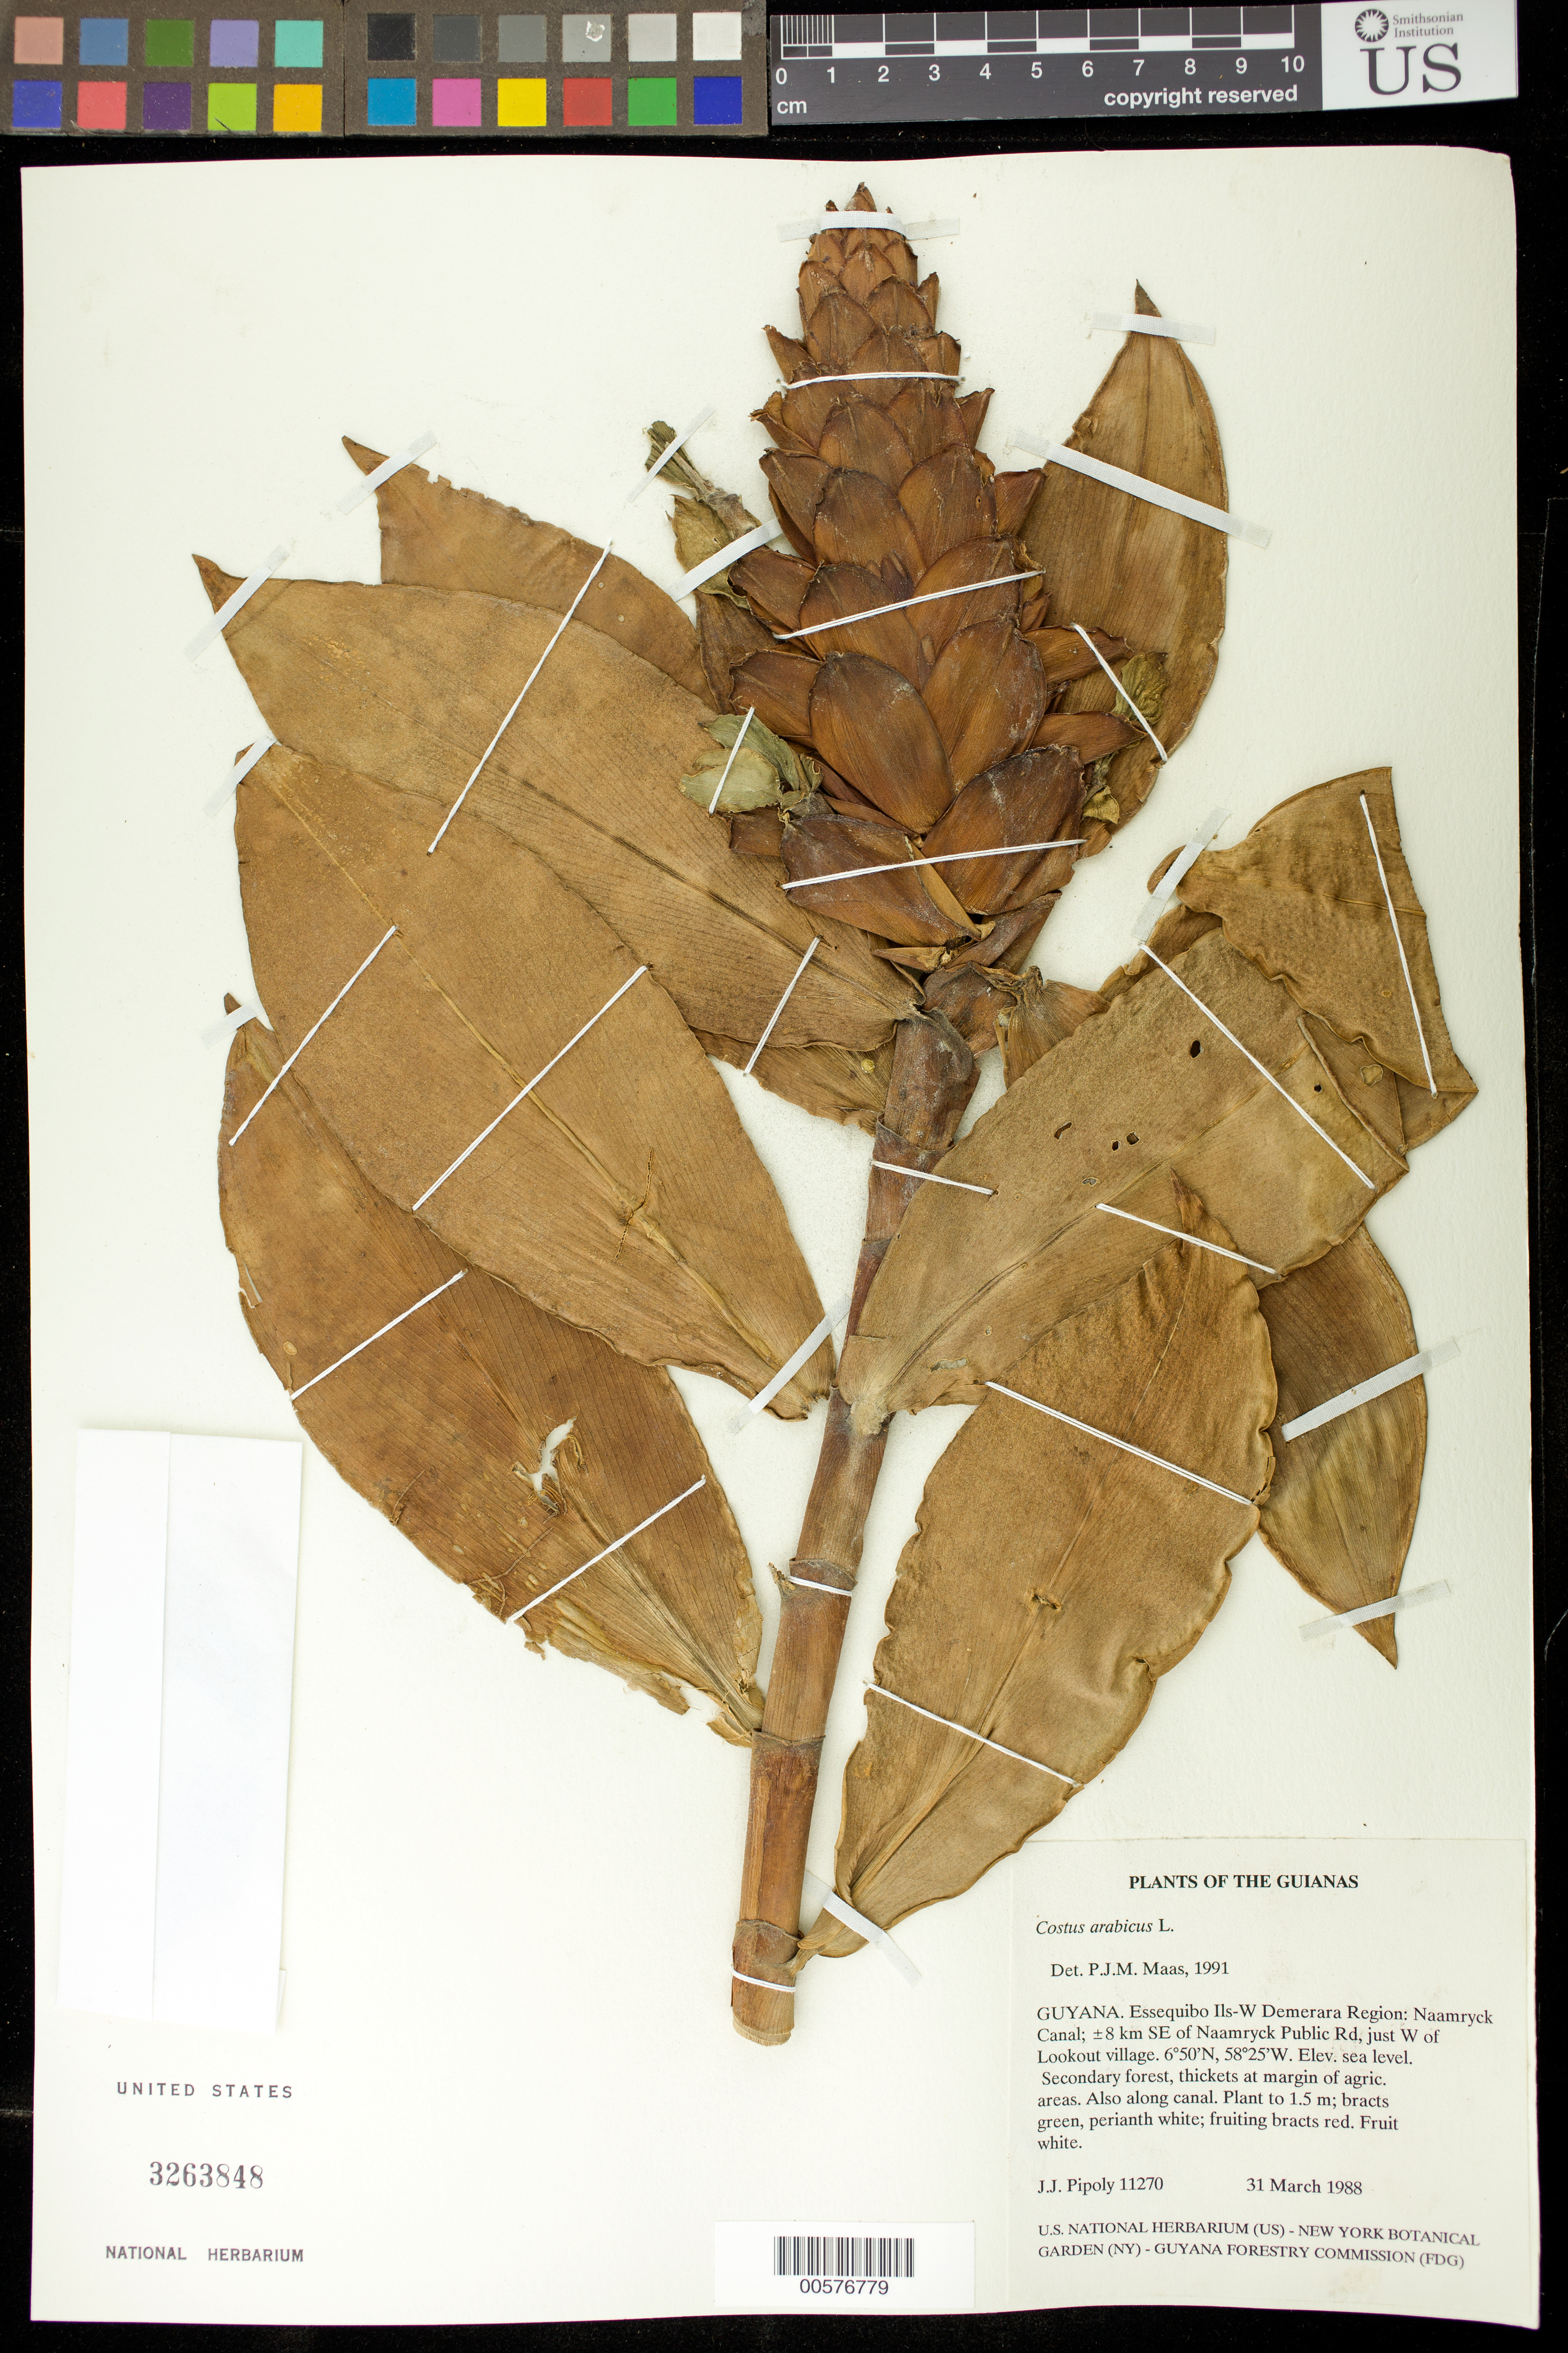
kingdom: Plantae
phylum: Tracheophyta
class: Liliopsida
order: Zingiberales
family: Costaceae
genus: Costus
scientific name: Costus arabicus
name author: L.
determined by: Maas, Paul J. M.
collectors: J. J. Pipoly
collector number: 11270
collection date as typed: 31 March 1987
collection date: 1987-03-31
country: Guyana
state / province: Essequibo Isl-W. Demerara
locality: Naamryck Canal; ±8 km SE of Naamryck Public Rd, just W of Lookout village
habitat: Secondary forest, thickets at margin of agric. areas. Also along canal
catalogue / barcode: US 3263848